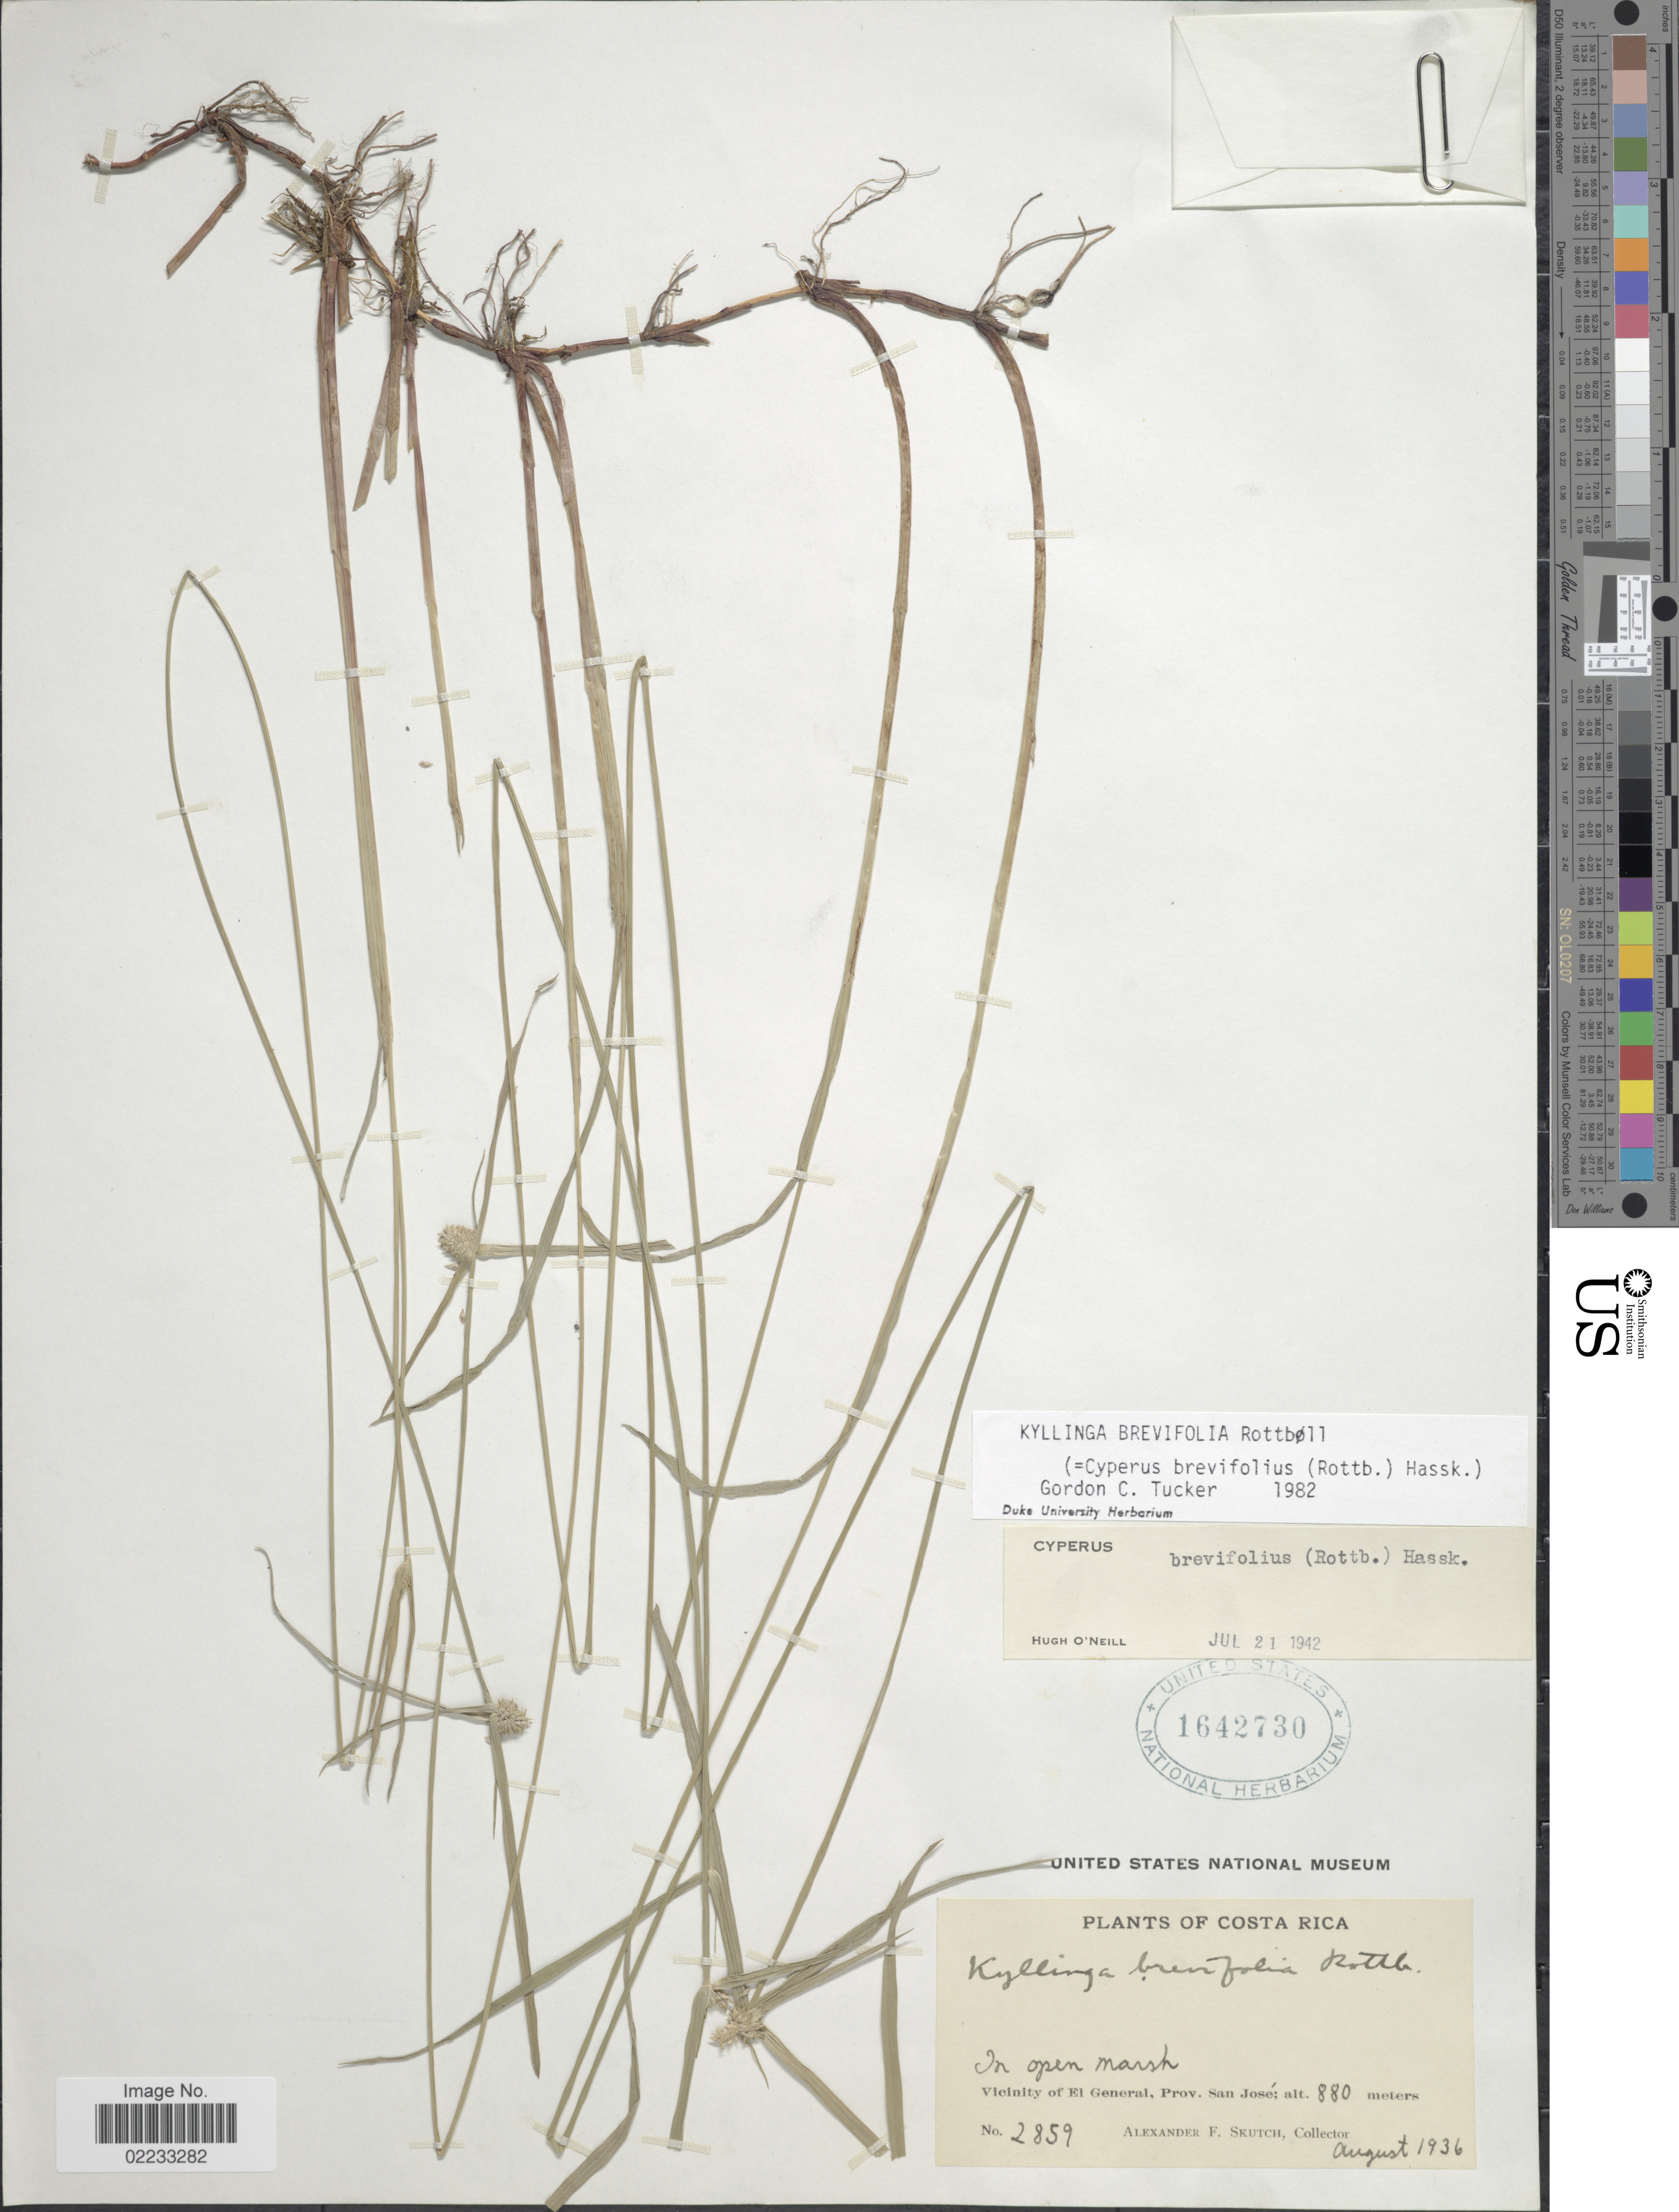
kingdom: Plantae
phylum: Tracheophyta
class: Liliopsida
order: Poales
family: Cyperaceae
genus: Cyperus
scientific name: Cyperus brevifolius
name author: (Rottb.) Hassk.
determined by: Strong, M. T., (US), Smithsonian Institution - National Museum of Natural History (UNITED STATES)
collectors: A. F. Skutch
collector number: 2859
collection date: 1936-08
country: Costa Rica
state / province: San José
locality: In open marsh, Vicinity of El General.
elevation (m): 880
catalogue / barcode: US 1642730